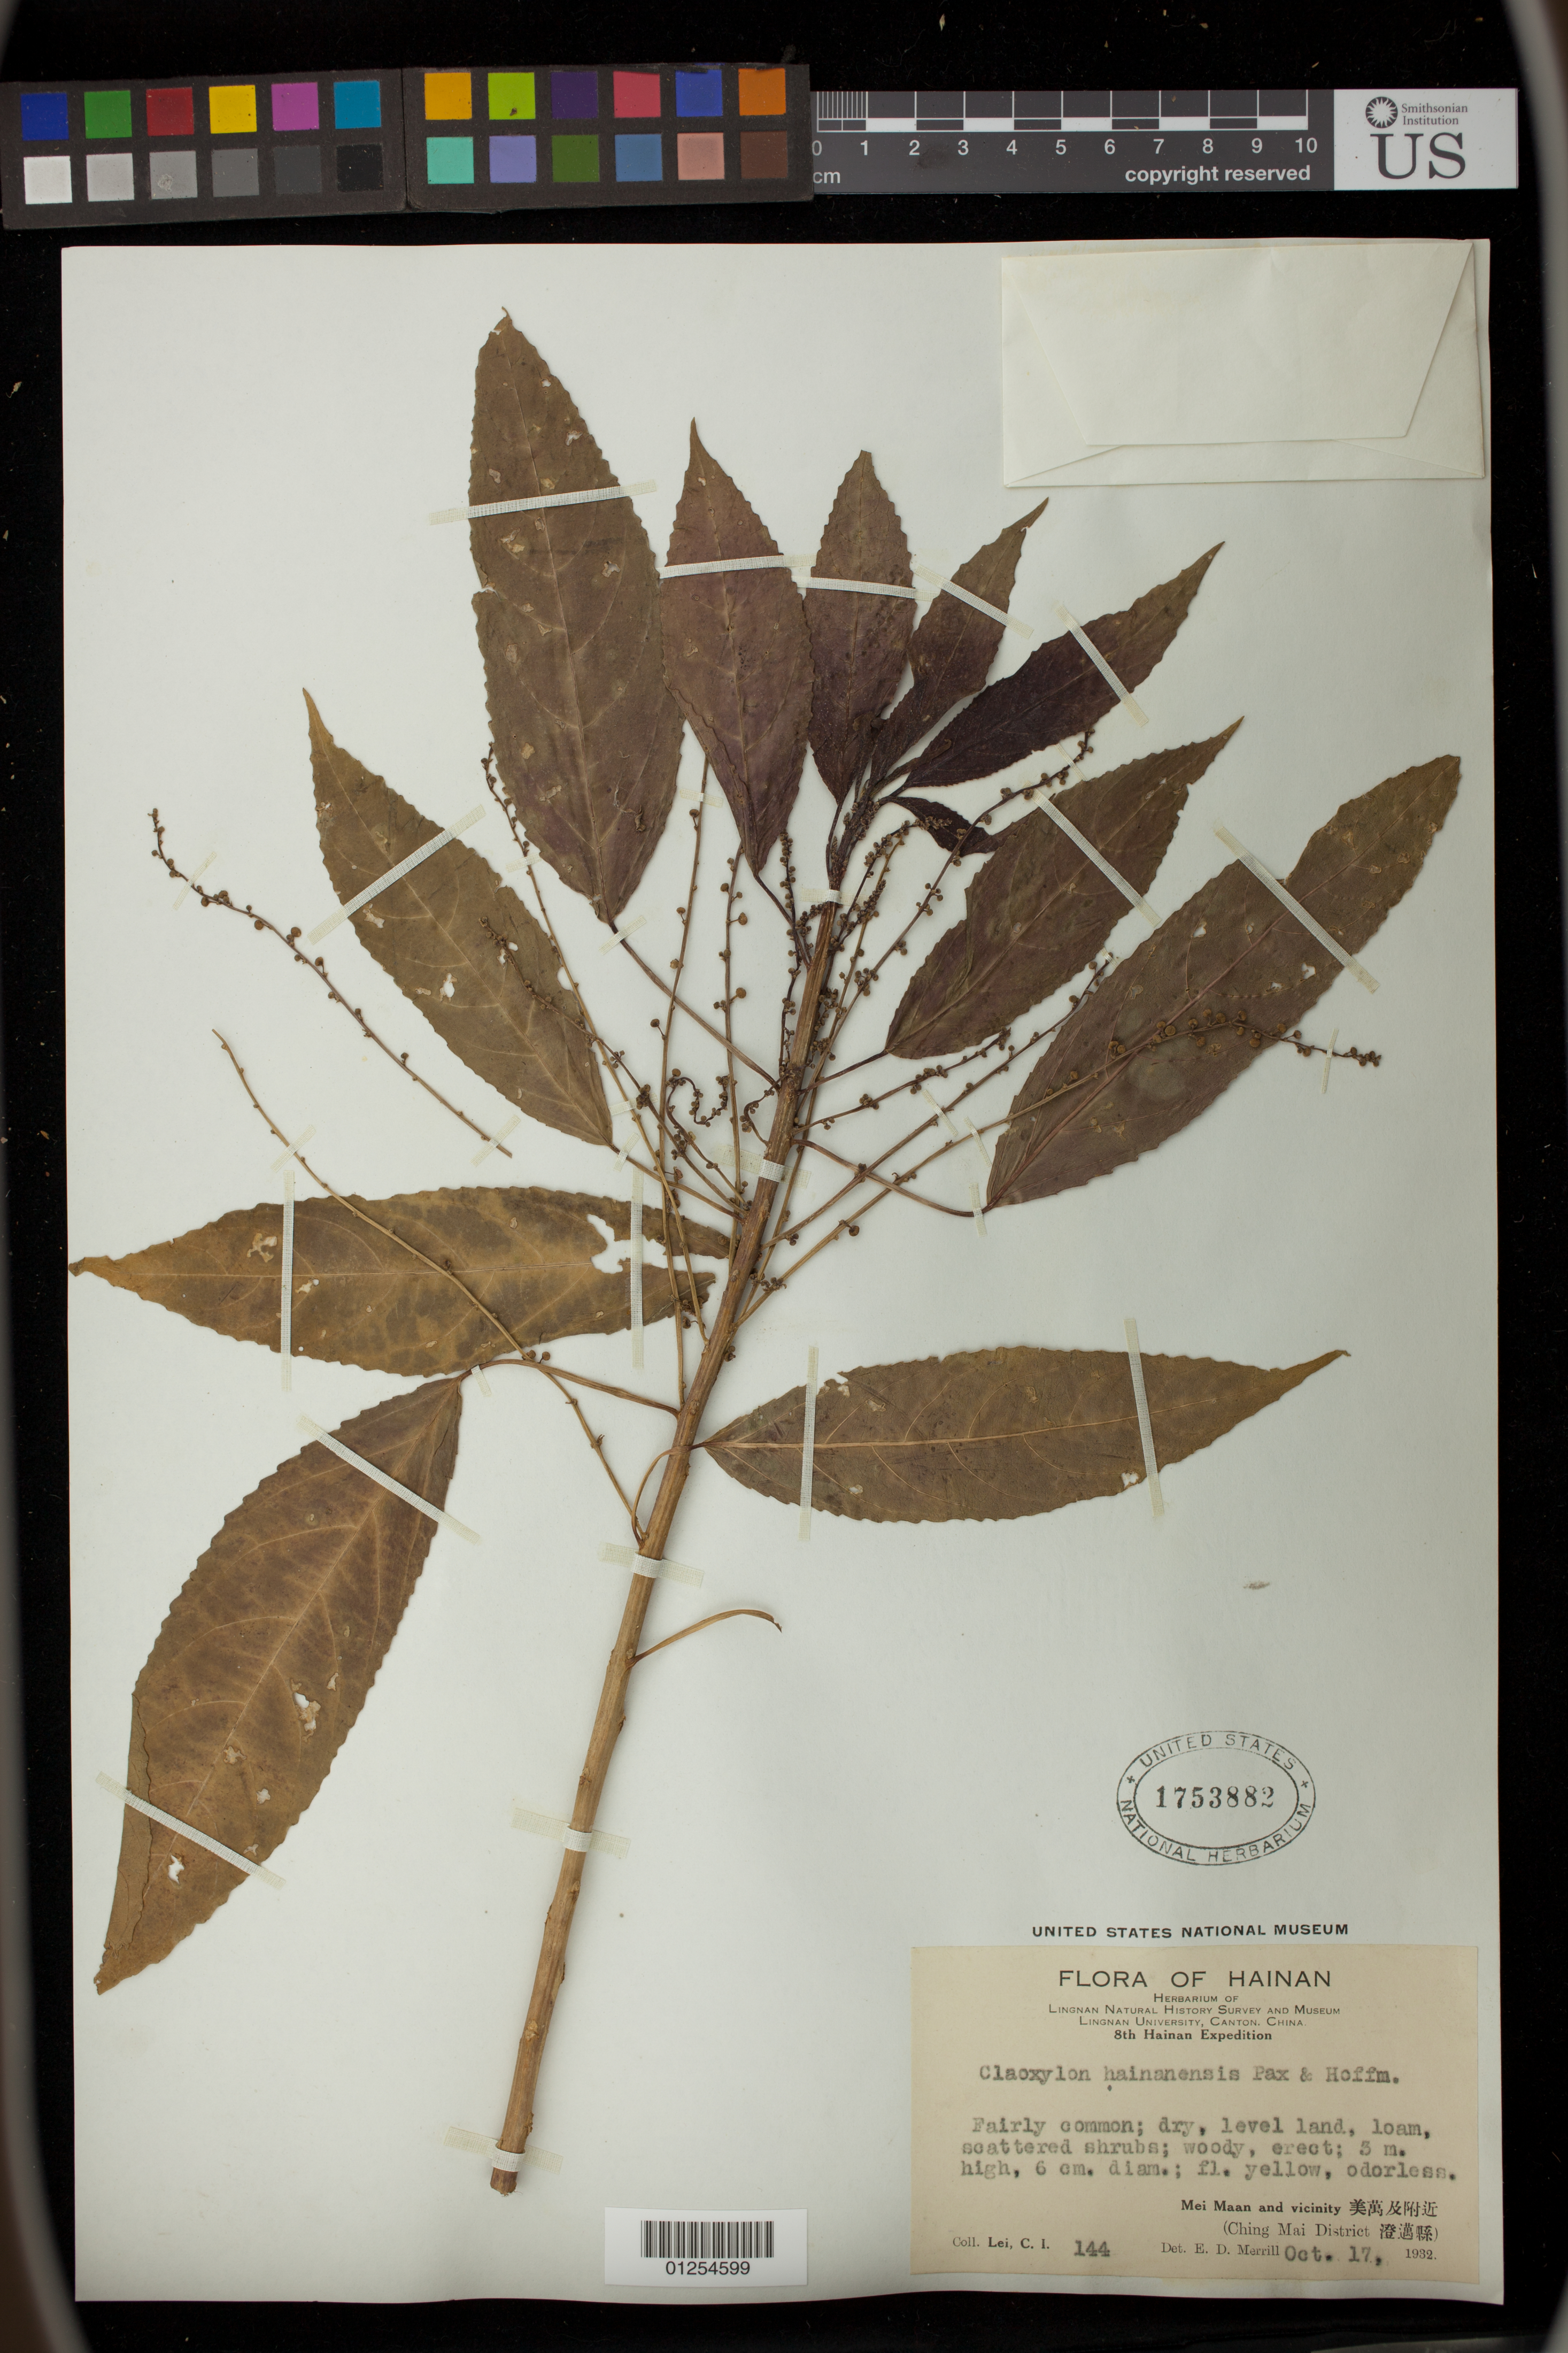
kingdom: Plantae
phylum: Tracheophyta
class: Magnoliopsida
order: Malpighiales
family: Euphorbiaceae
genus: Claoxylon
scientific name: Claoxylon hainanense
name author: Pax & K. Hoffm.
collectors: C. I. Lei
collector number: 144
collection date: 1932-10-17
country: China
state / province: Hainan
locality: Mei Maan and vicinity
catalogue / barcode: US 1753882